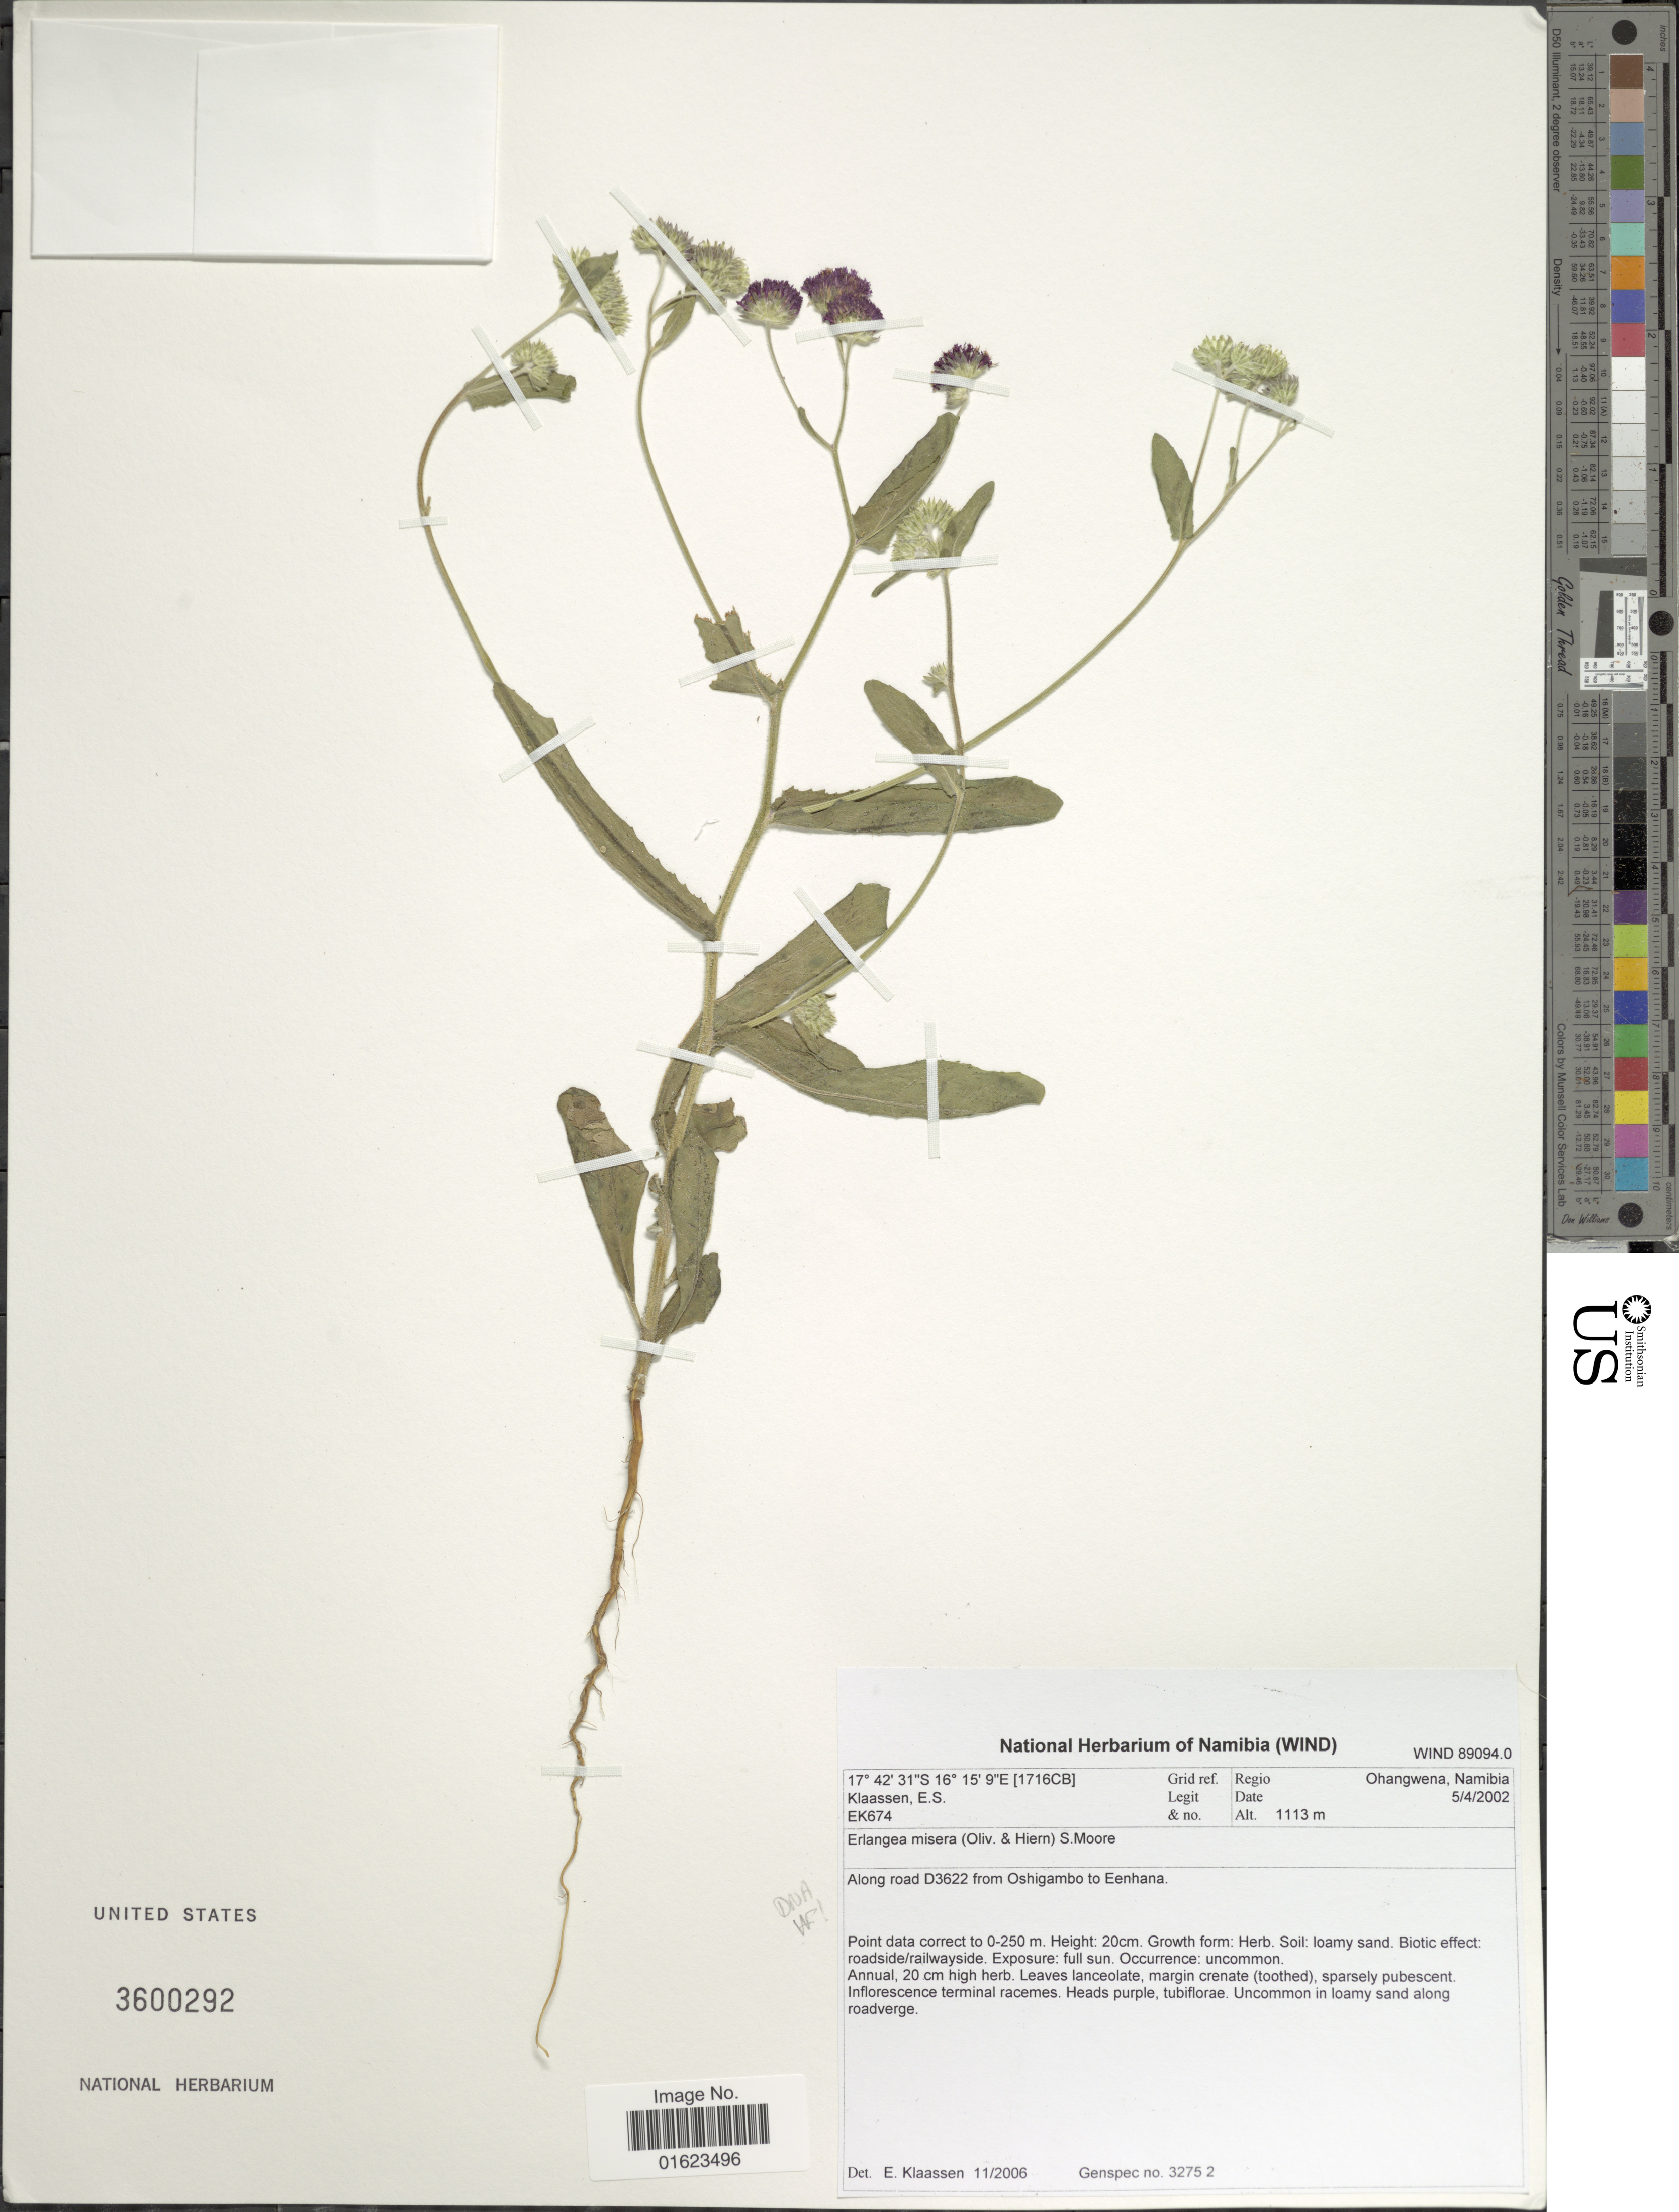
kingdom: Plantae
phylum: Tracheophyta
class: Magnoliopsida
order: Asterales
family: Asteraceae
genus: Erlangea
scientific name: Erlangea misera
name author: (Oliv. & Hiern) S. Moore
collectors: E. S. Klaassen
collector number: EK674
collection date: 2002-04-05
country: Namibia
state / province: Ohangwena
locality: Ohangwena, Namibia. Along road D3622 from Oshigambo to Eenhana.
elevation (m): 1113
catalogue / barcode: US 3600292